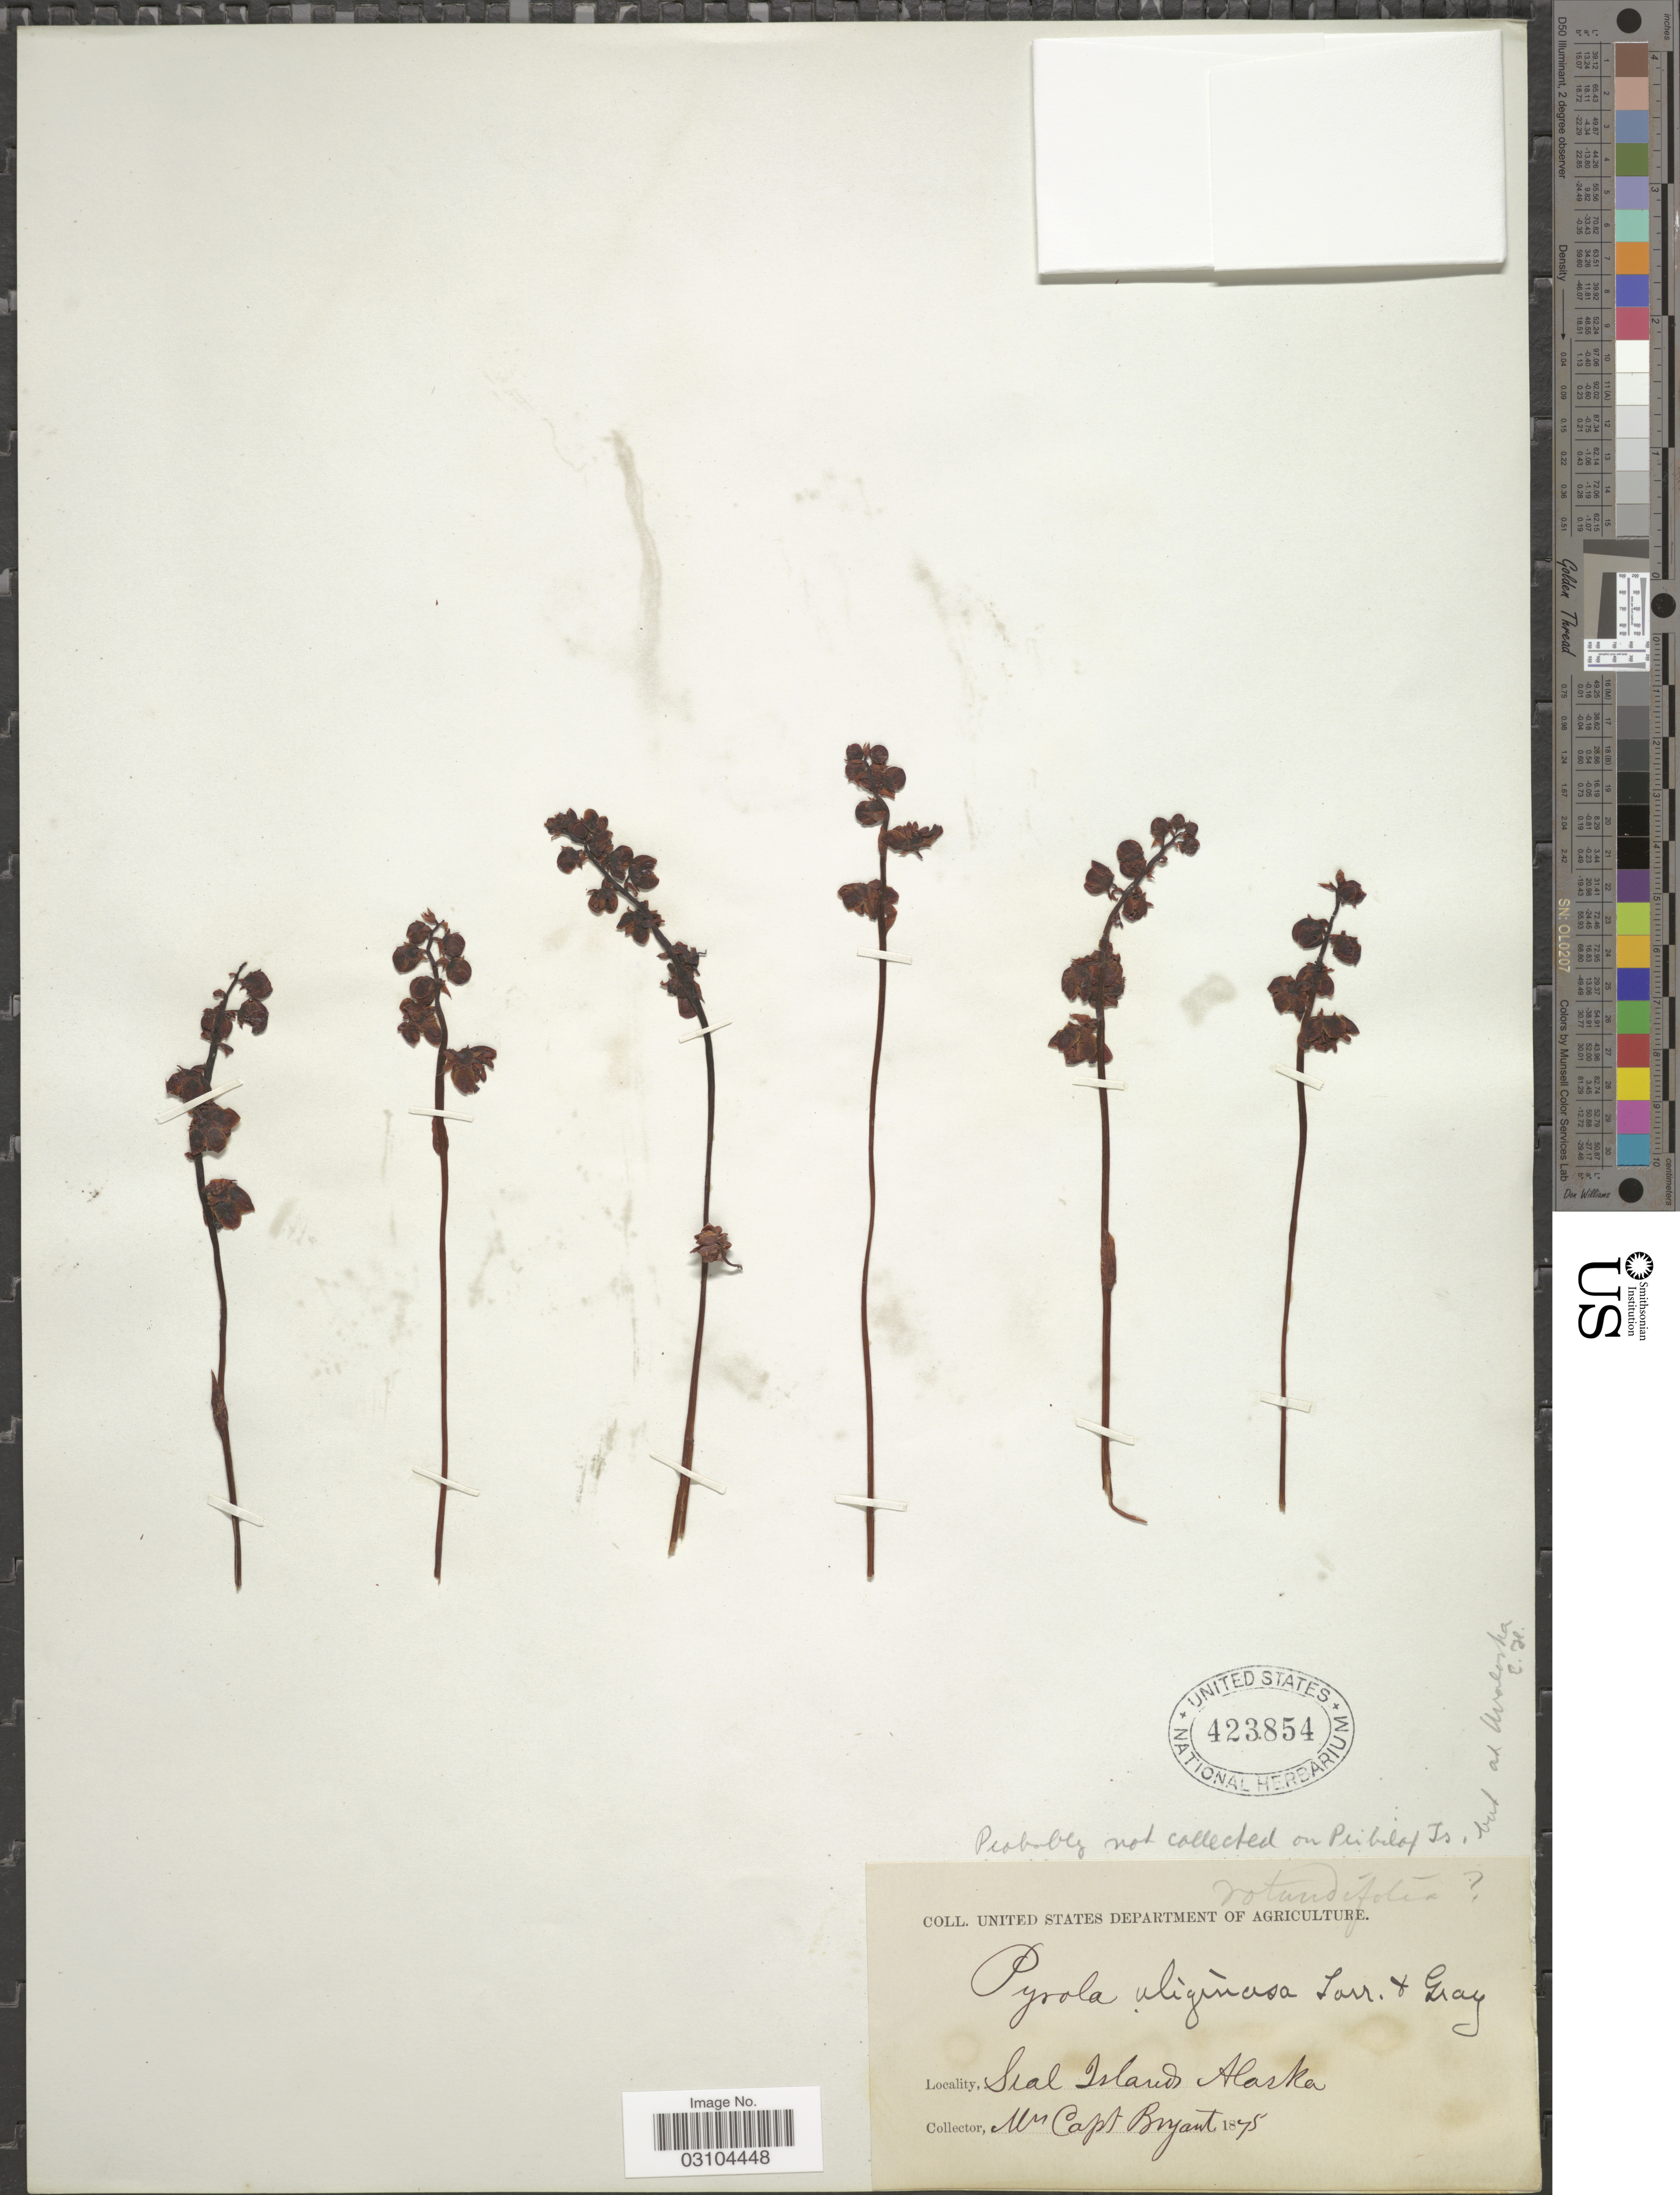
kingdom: Plantae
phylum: Tracheophyta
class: Magnoliopsida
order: Ericales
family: Ericaceae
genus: Pyrola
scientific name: Pyrola uliginosa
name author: Torr. & A. Gray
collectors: C. Bryant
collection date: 1875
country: United States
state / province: Alaska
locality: Seal Islands.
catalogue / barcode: US 423854